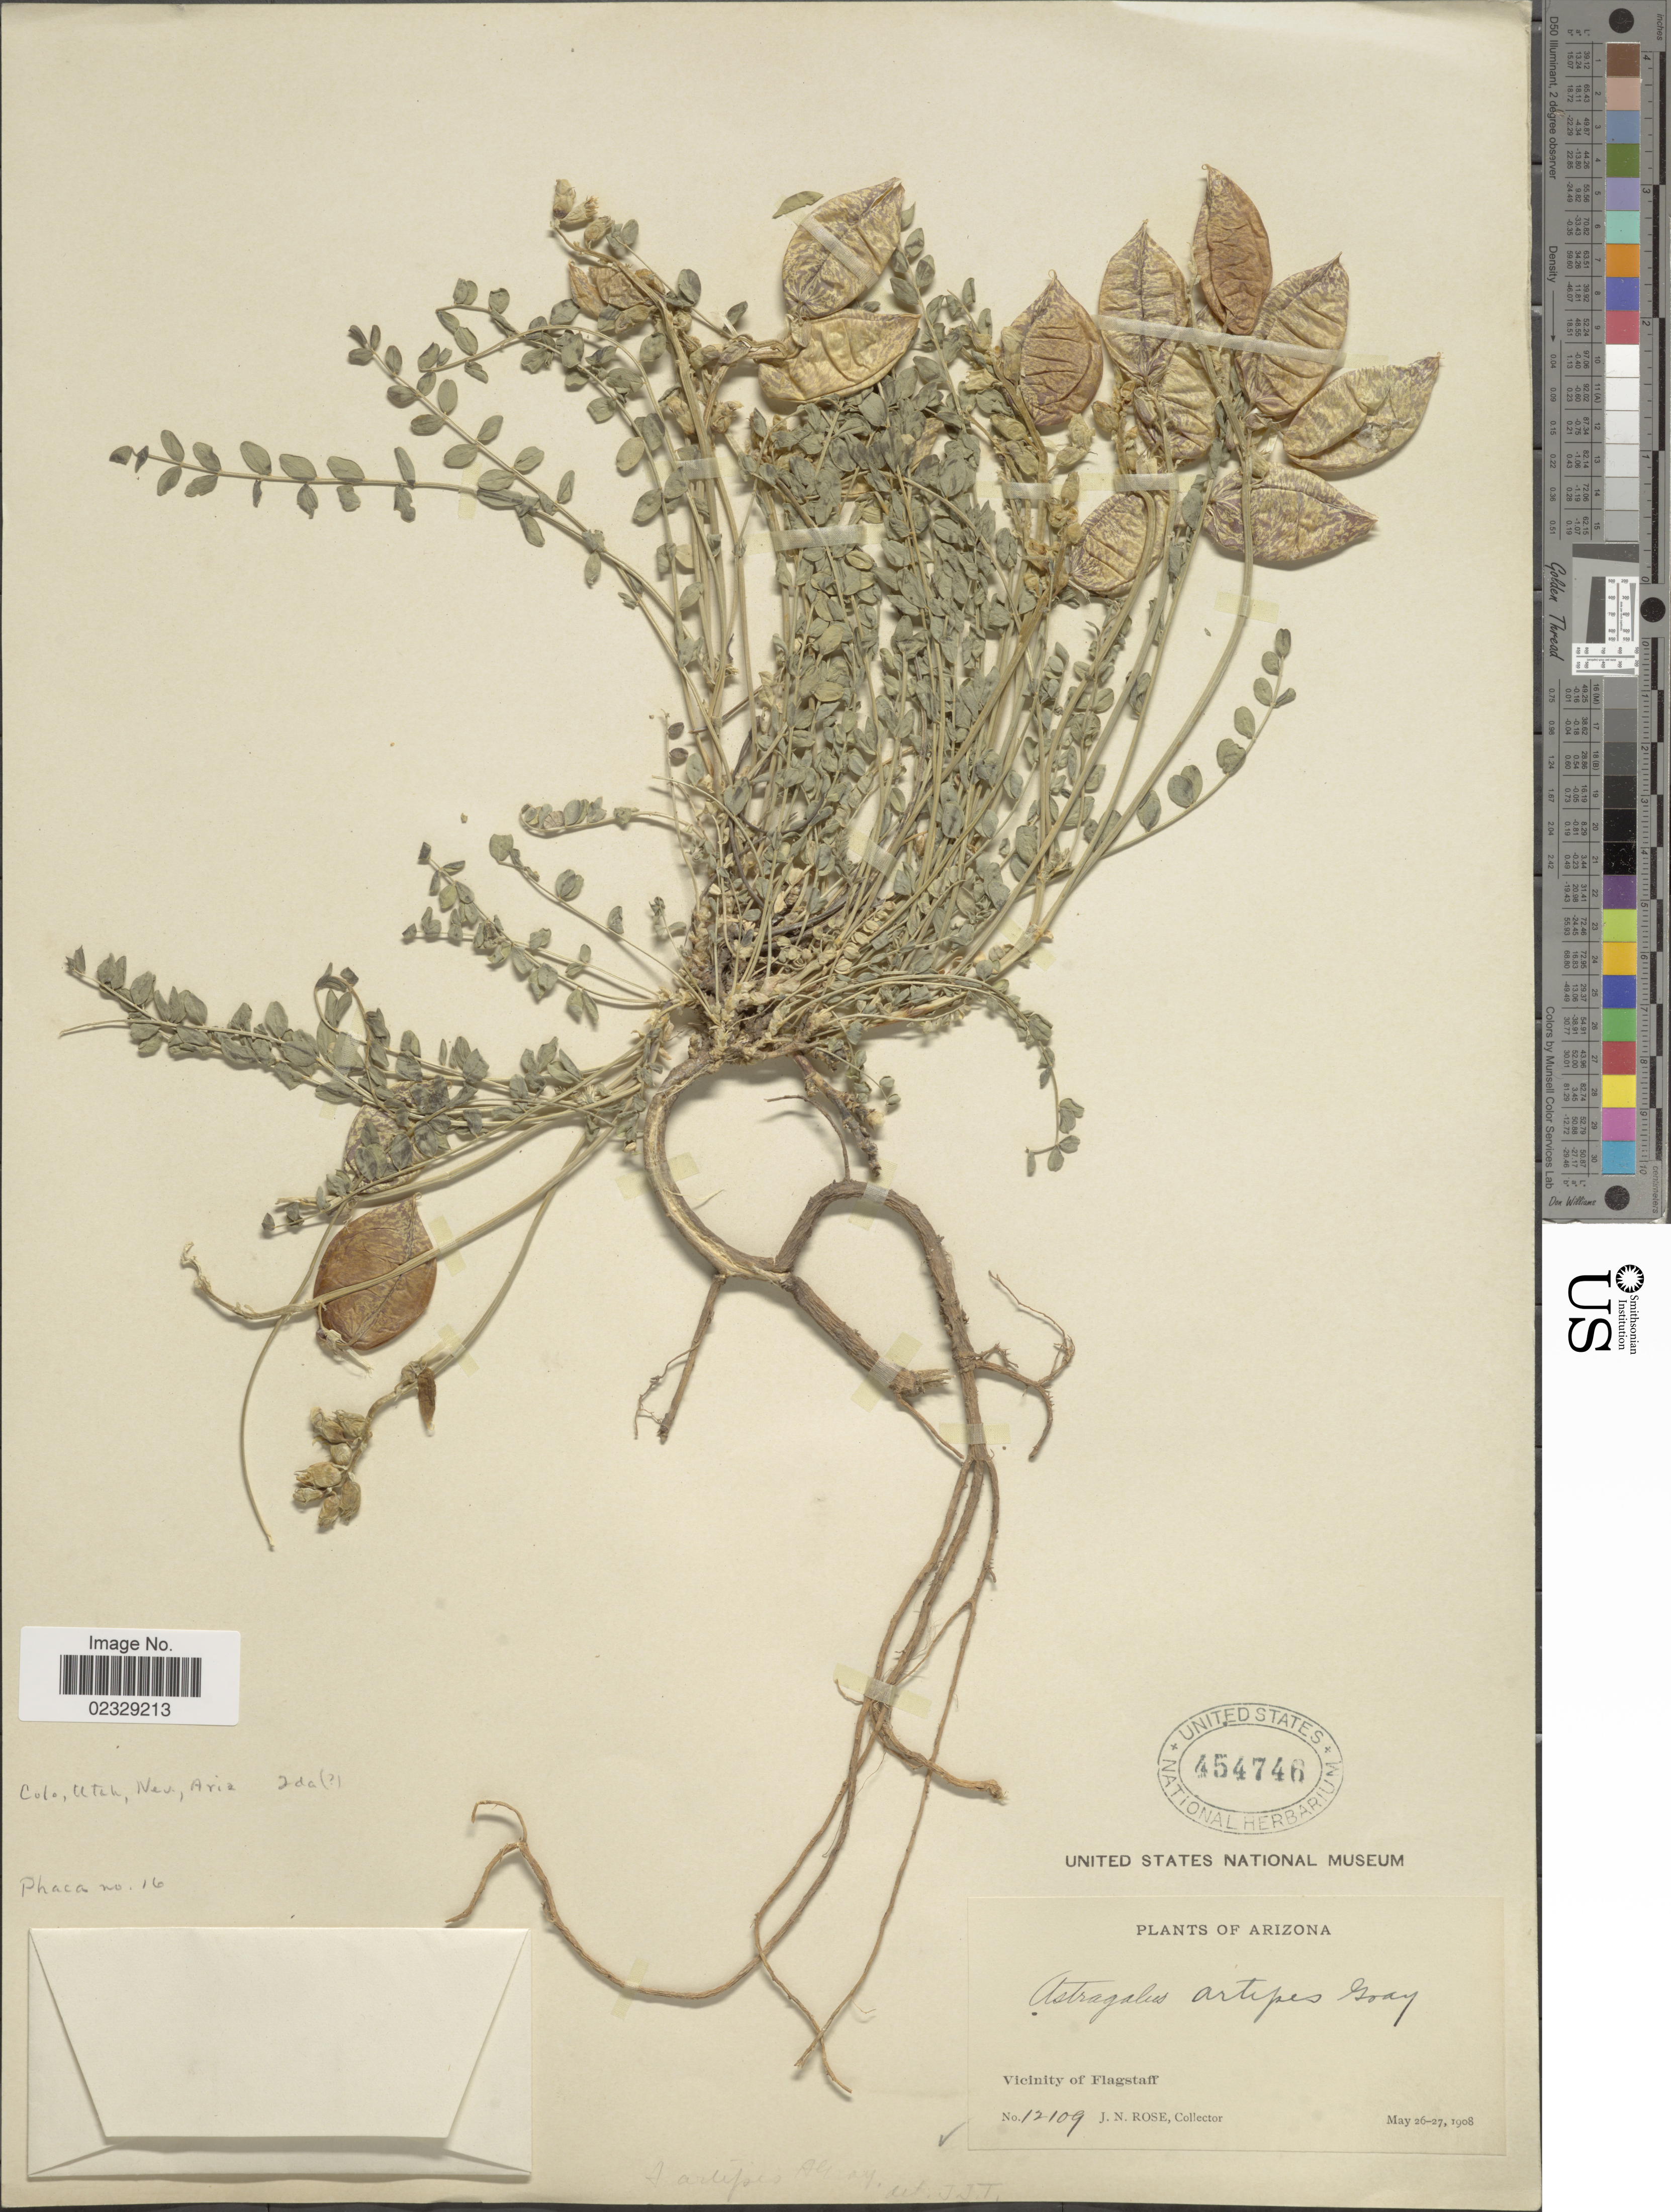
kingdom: Plantae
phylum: Tracheophyta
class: Magnoliopsida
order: Fabales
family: Fabaceae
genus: Astragalus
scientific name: Astragalus artipes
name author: A. Gray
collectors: J. N. Rose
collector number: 12109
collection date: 1908-05-26/1908-05-27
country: United States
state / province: Arizona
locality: Vicinity of Flagstaff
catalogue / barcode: US 454746